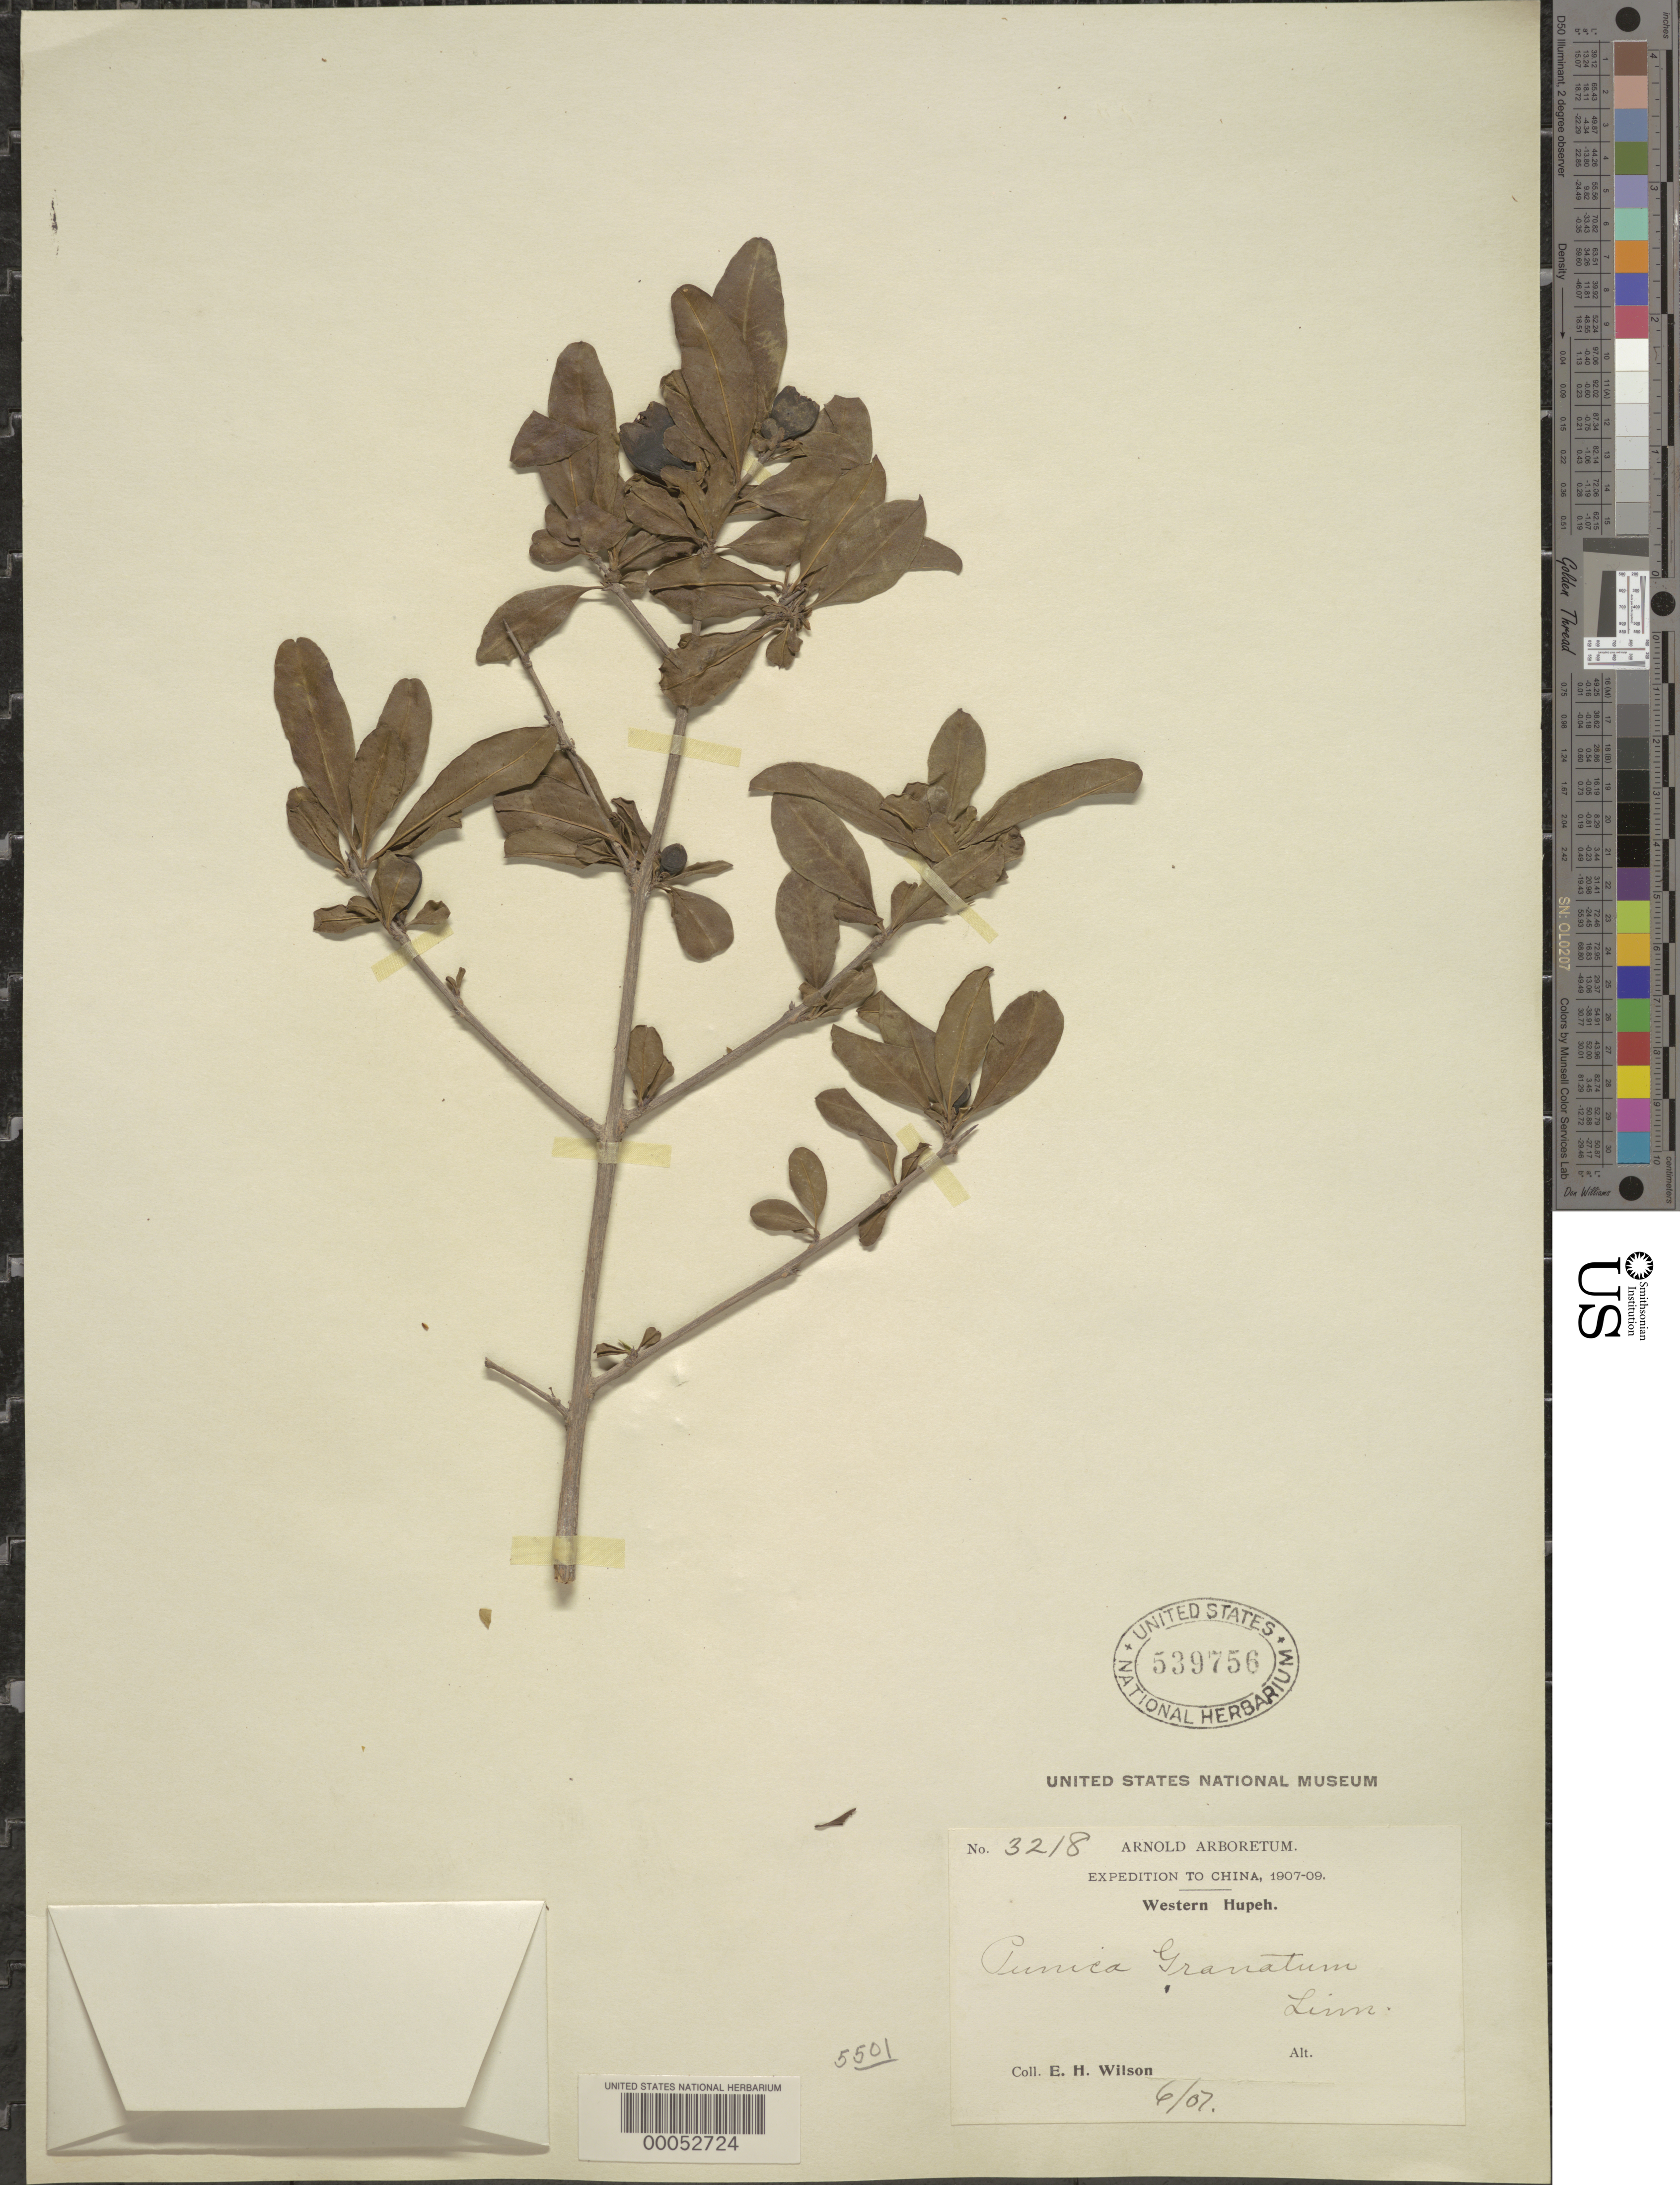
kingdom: Plantae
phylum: Tracheophyta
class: Magnoliopsida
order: Myrtales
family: Lythraceae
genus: Punica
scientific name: Punica granatum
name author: L.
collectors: E. H. Wilson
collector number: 3218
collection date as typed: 06 Jul 1909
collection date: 1909-07-06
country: China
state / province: Hubei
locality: Western hupeh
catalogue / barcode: US 539756